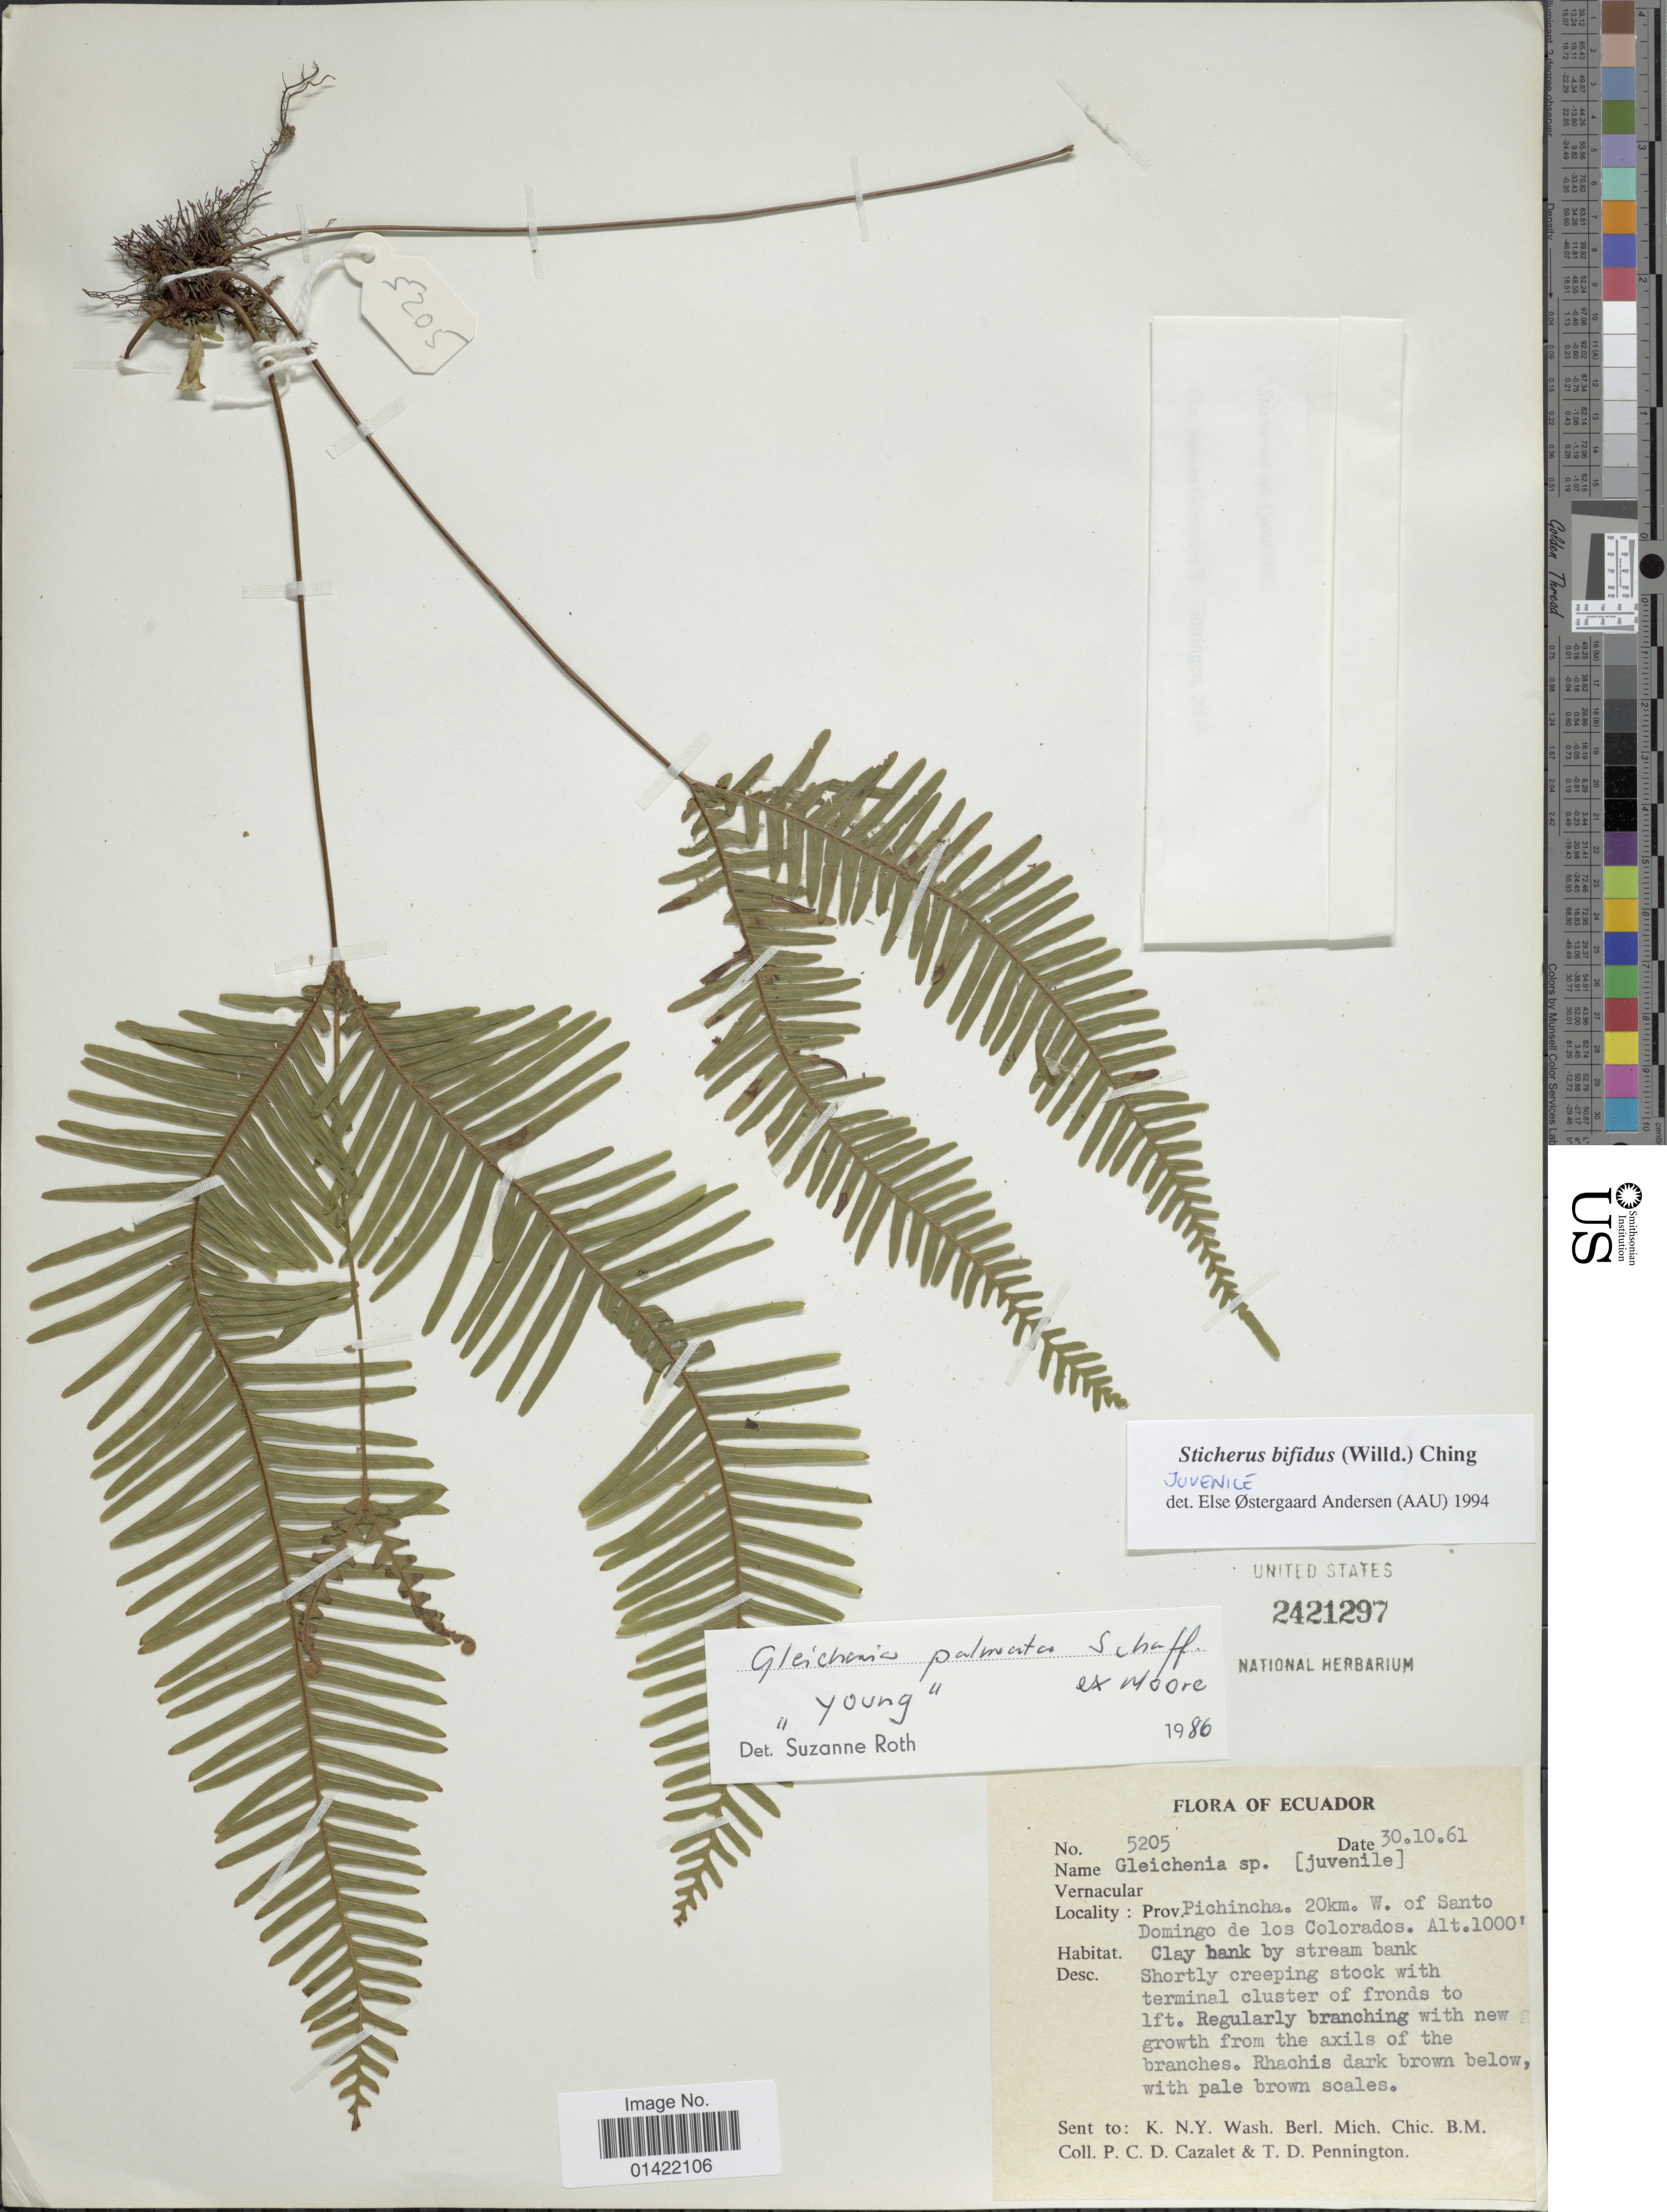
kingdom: Plantae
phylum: Tracheophyta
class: Polypodiopsida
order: Gleicheniales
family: Gleicheniaceae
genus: Sticherus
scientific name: Sticherus bifidus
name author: (Willd.) Ching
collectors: P. C. D. Cazalet & T. D. Pennington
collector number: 5205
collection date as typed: Transcribed d/m/y: 30/10/61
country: Ecuador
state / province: Pichincha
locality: Prov. Pichincha. 20km. W. of Santo Domingo de los Colorados.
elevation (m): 305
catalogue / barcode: US 2421297